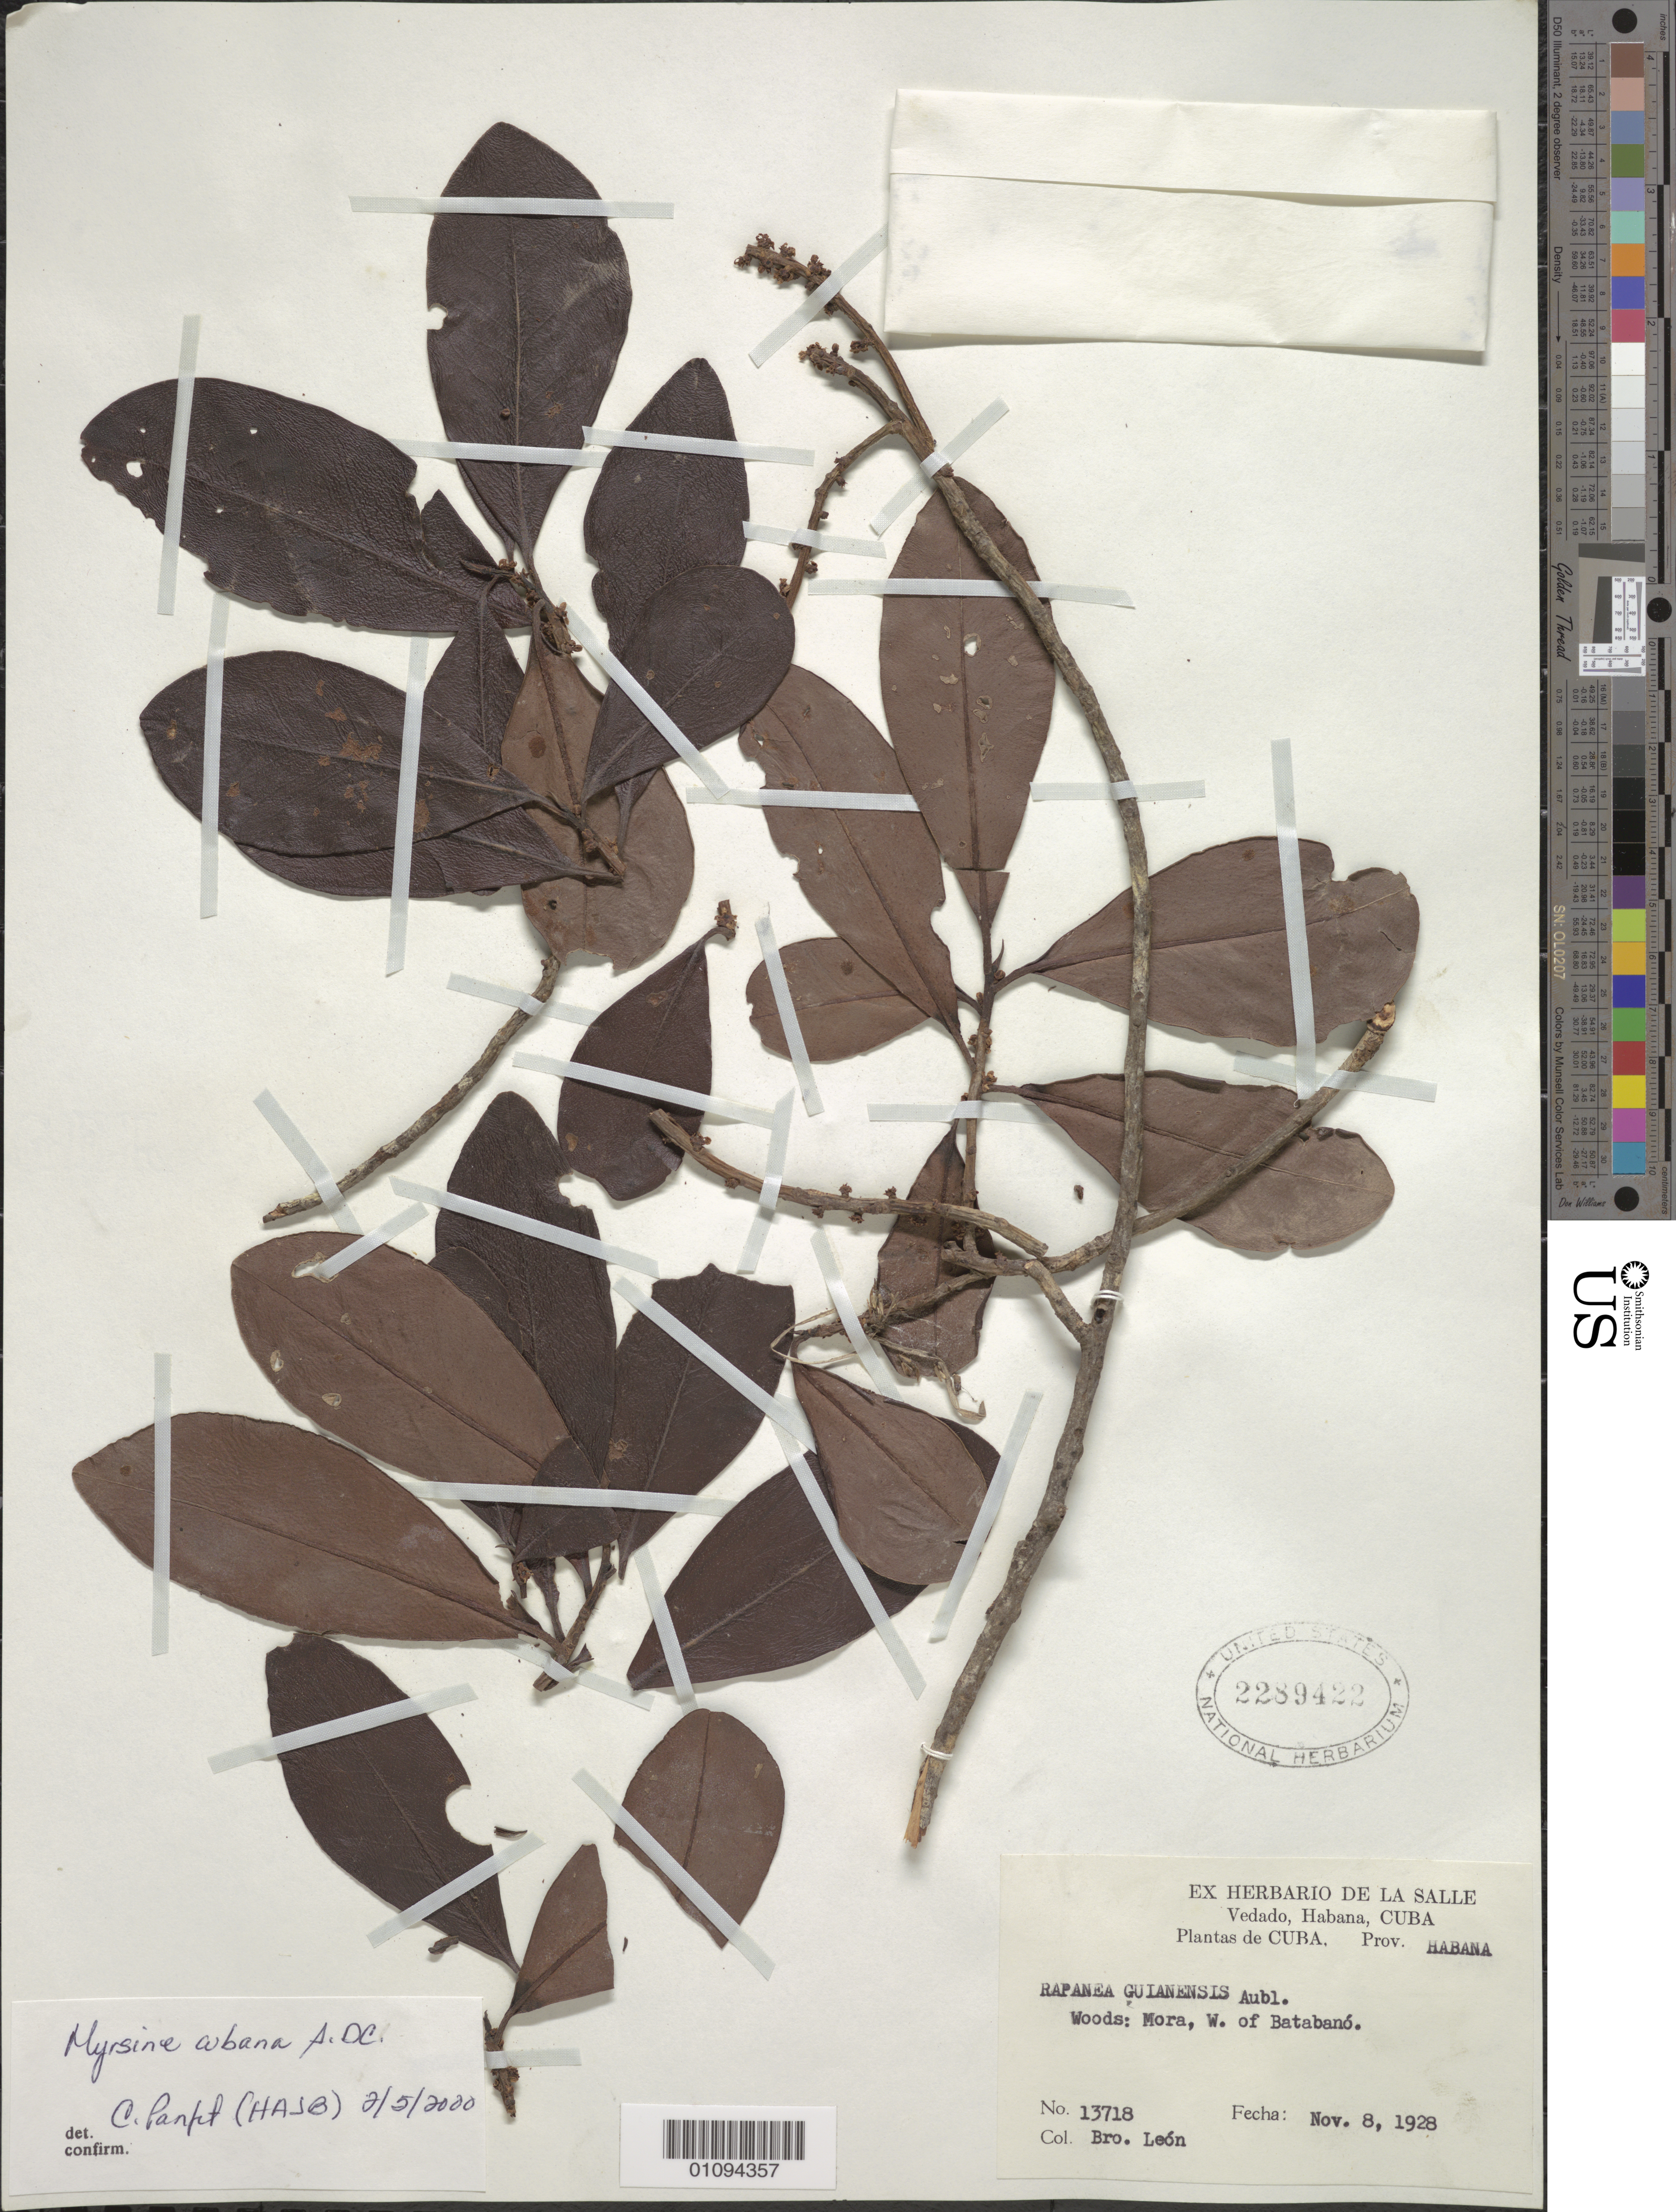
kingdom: Plantae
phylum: Tracheophyta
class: Magnoliopsida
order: Ericales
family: Primulaceae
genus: Myrsine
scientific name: Myrsine cubana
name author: A. DC.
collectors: Bro. León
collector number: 13718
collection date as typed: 08 Nov 1928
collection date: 1928-11-08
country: Cuba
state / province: La Habana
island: Cuba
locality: Mora, W of Batabano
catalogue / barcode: US 2289422